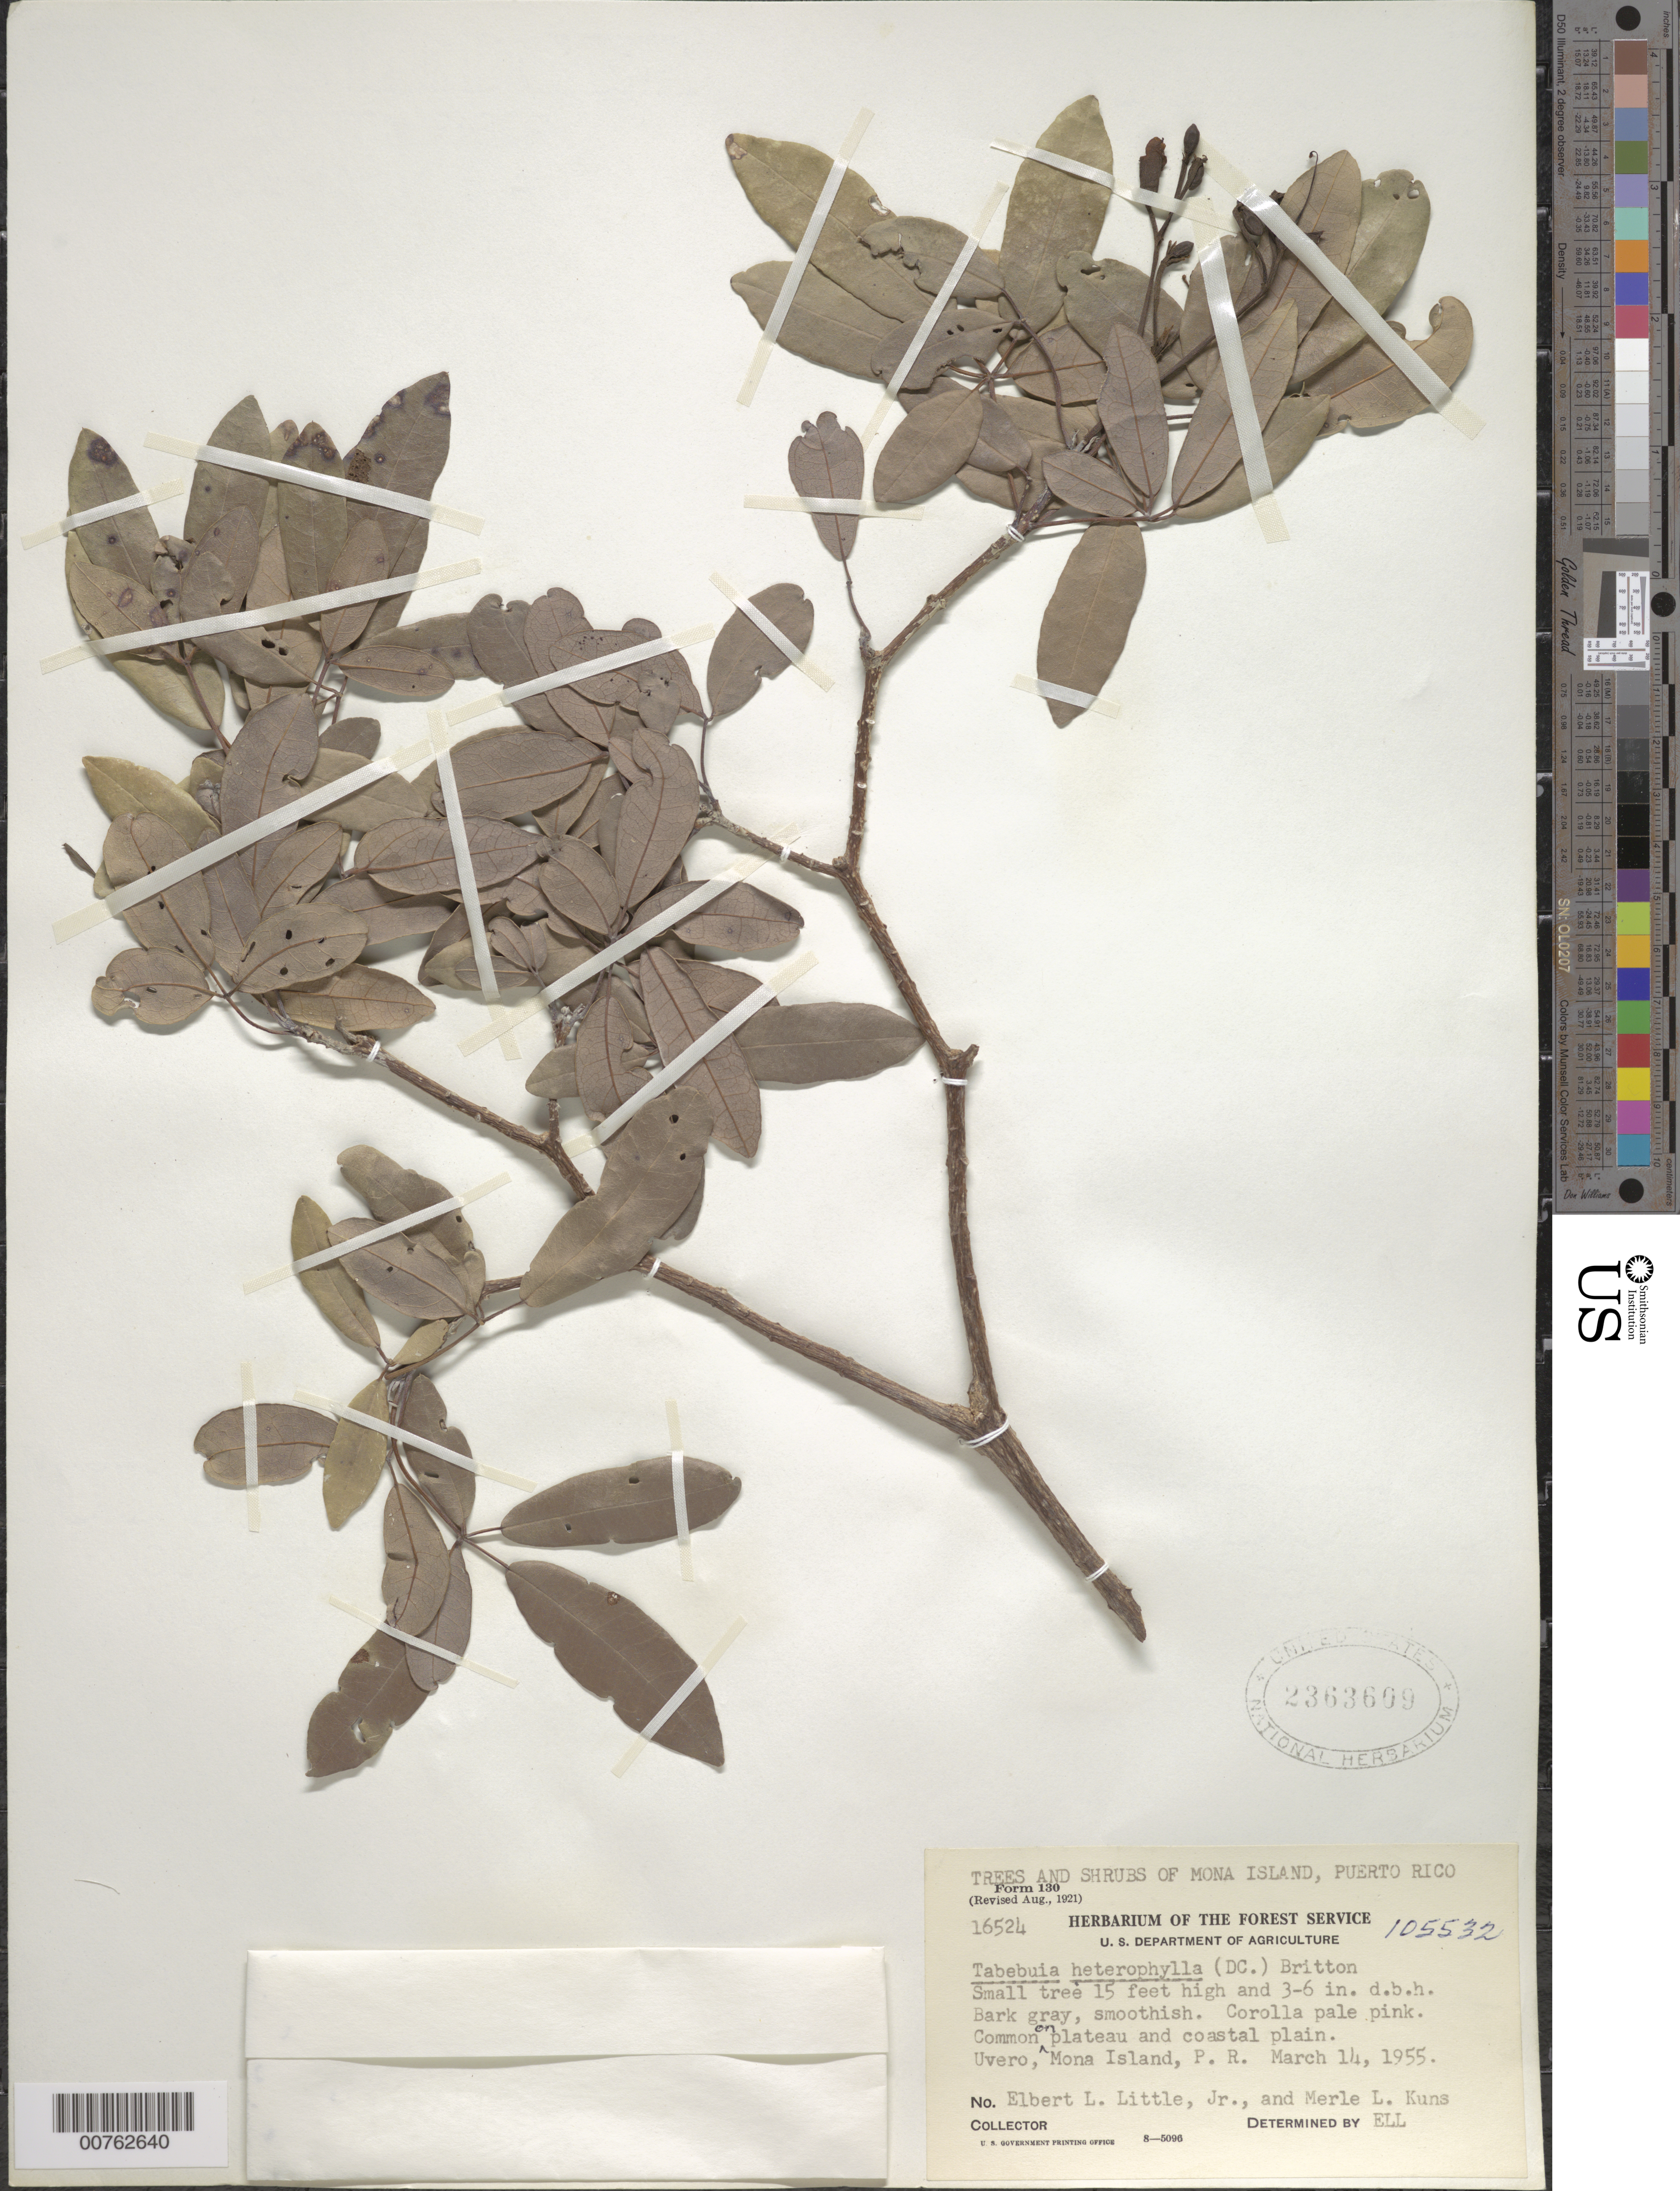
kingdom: Plantae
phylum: Tracheophyta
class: Magnoliopsida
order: Lamiales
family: Bignoniaceae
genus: Tabebuia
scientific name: Tabebuia heterophylla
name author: (DC.) Britton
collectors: E. L. Little & M. Kuns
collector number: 16524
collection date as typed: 14 Mar 1955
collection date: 1955-03-14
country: Puerto Rico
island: Mona I.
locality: Uvero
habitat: Common on plateau and coastal plain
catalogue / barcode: US 2363609